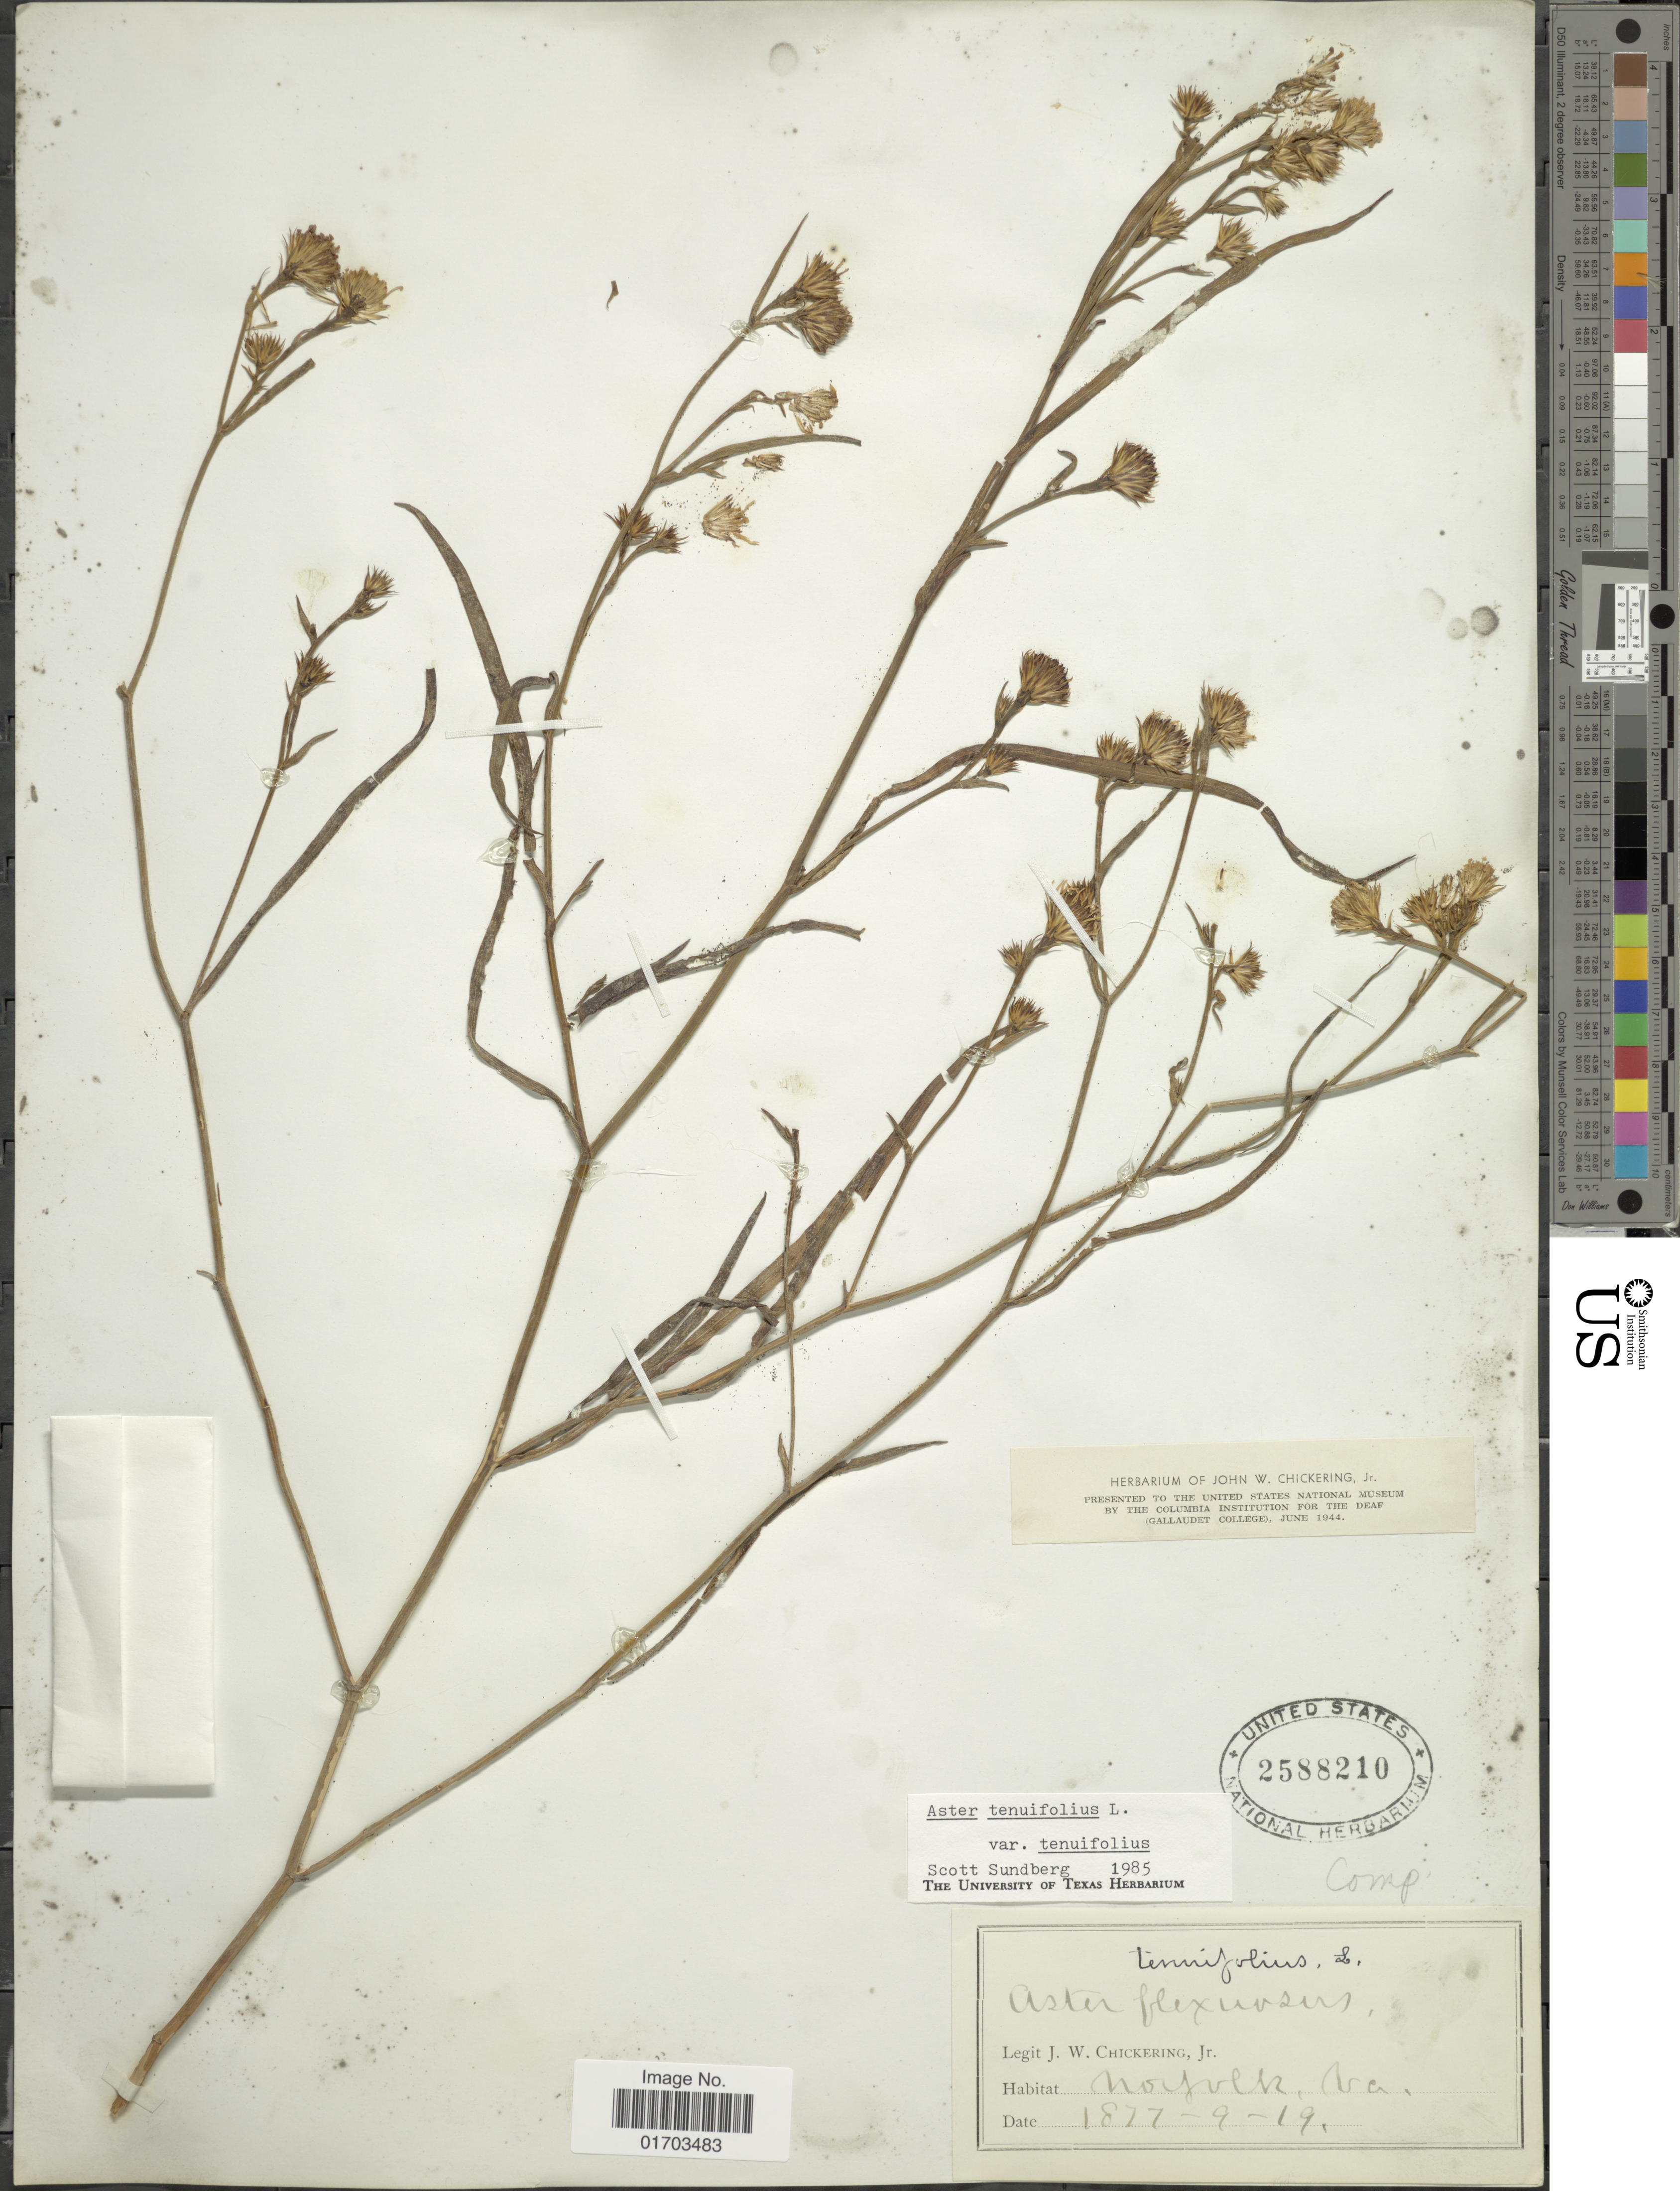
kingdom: Plantae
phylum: Tracheophyta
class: Magnoliopsida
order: Asterales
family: Asteraceae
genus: Symphyotrichum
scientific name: Symphyotrichum tenuifolium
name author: (L.) G.L. Nesom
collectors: J. W. Chickering Jr.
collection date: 1877-09-19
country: United States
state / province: Virginia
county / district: City of Norfolk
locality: Norfolk.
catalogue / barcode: US 2588210